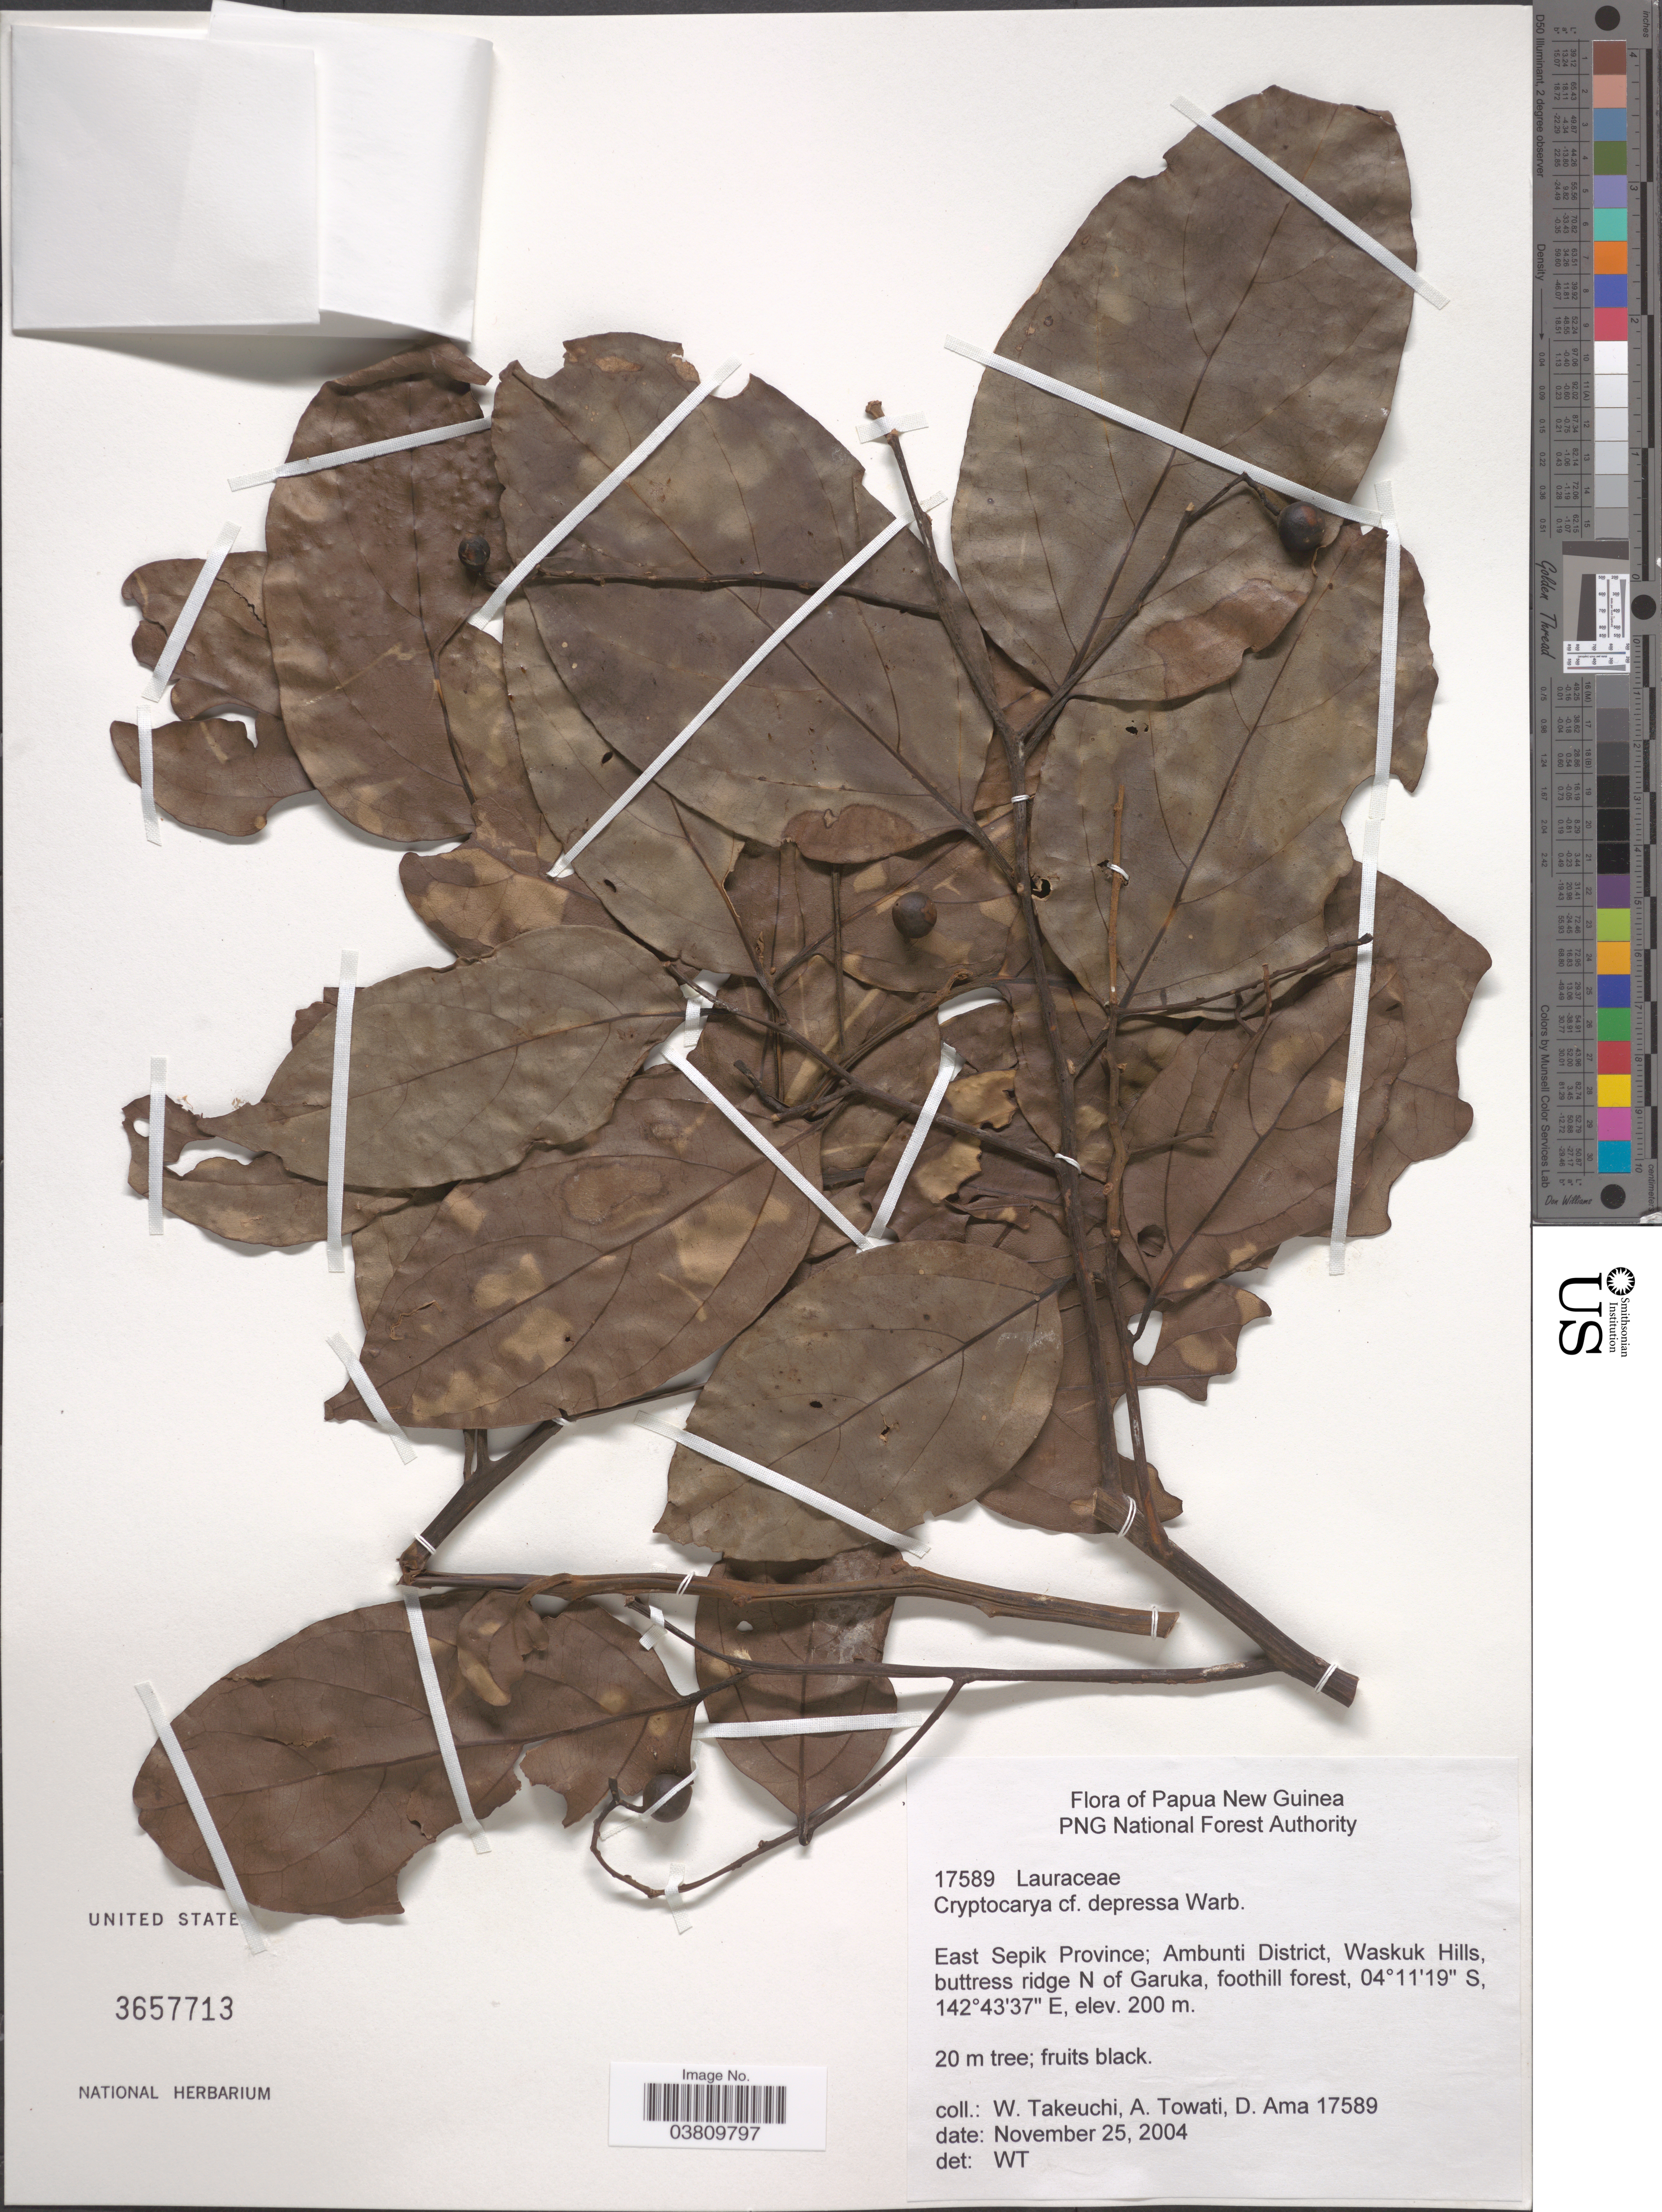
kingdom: Plantae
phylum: Tracheophyta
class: Magnoliopsida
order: Laurales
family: Lauraceae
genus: Cryptocarya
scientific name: Cryptocarya depressa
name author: Warb.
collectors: W. Takeuchi, A. Towati & D. Ama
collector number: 17589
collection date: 2004-11-25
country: Papua New Guinea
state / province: East Sepik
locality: Ambunti District, Waskuk Hills, buttress ridge N of Garuka.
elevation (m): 200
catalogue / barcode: US 3657713